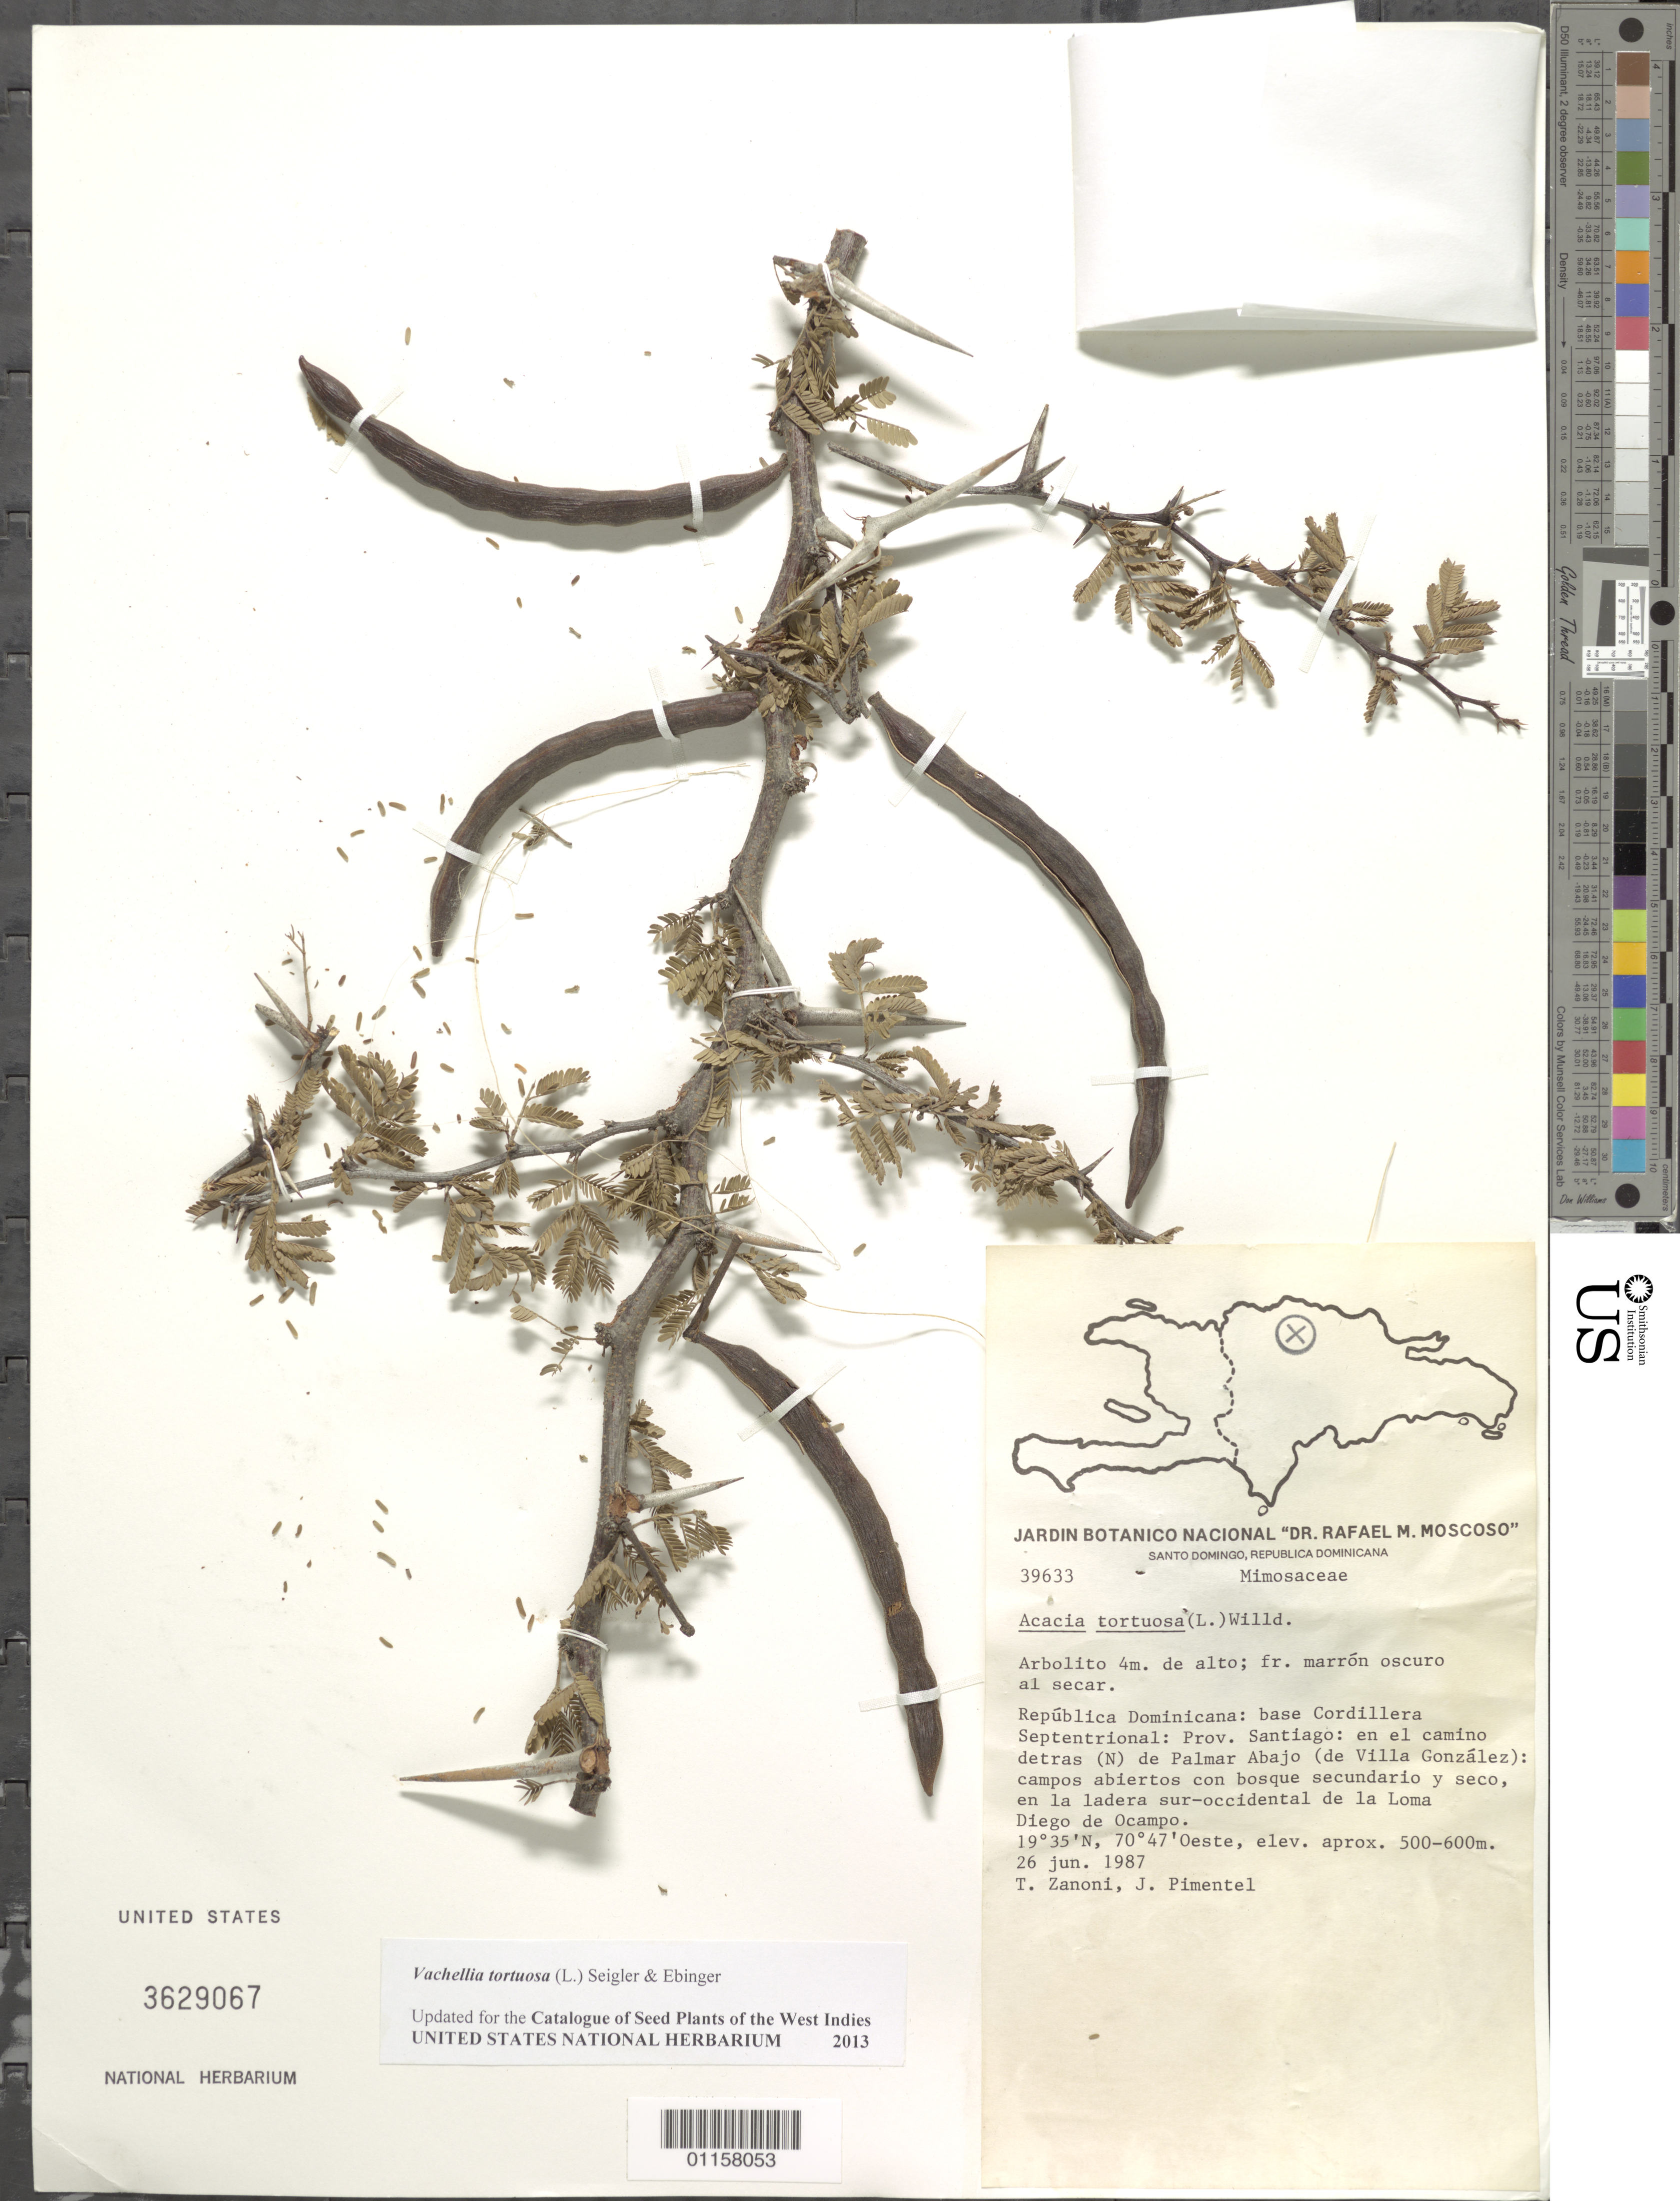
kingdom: Plantae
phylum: Tracheophyta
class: Magnoliopsida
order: Fabales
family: Fabaceae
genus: Vachellia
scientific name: Vachellia tortuosa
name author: (L.) Seigler & Ebinger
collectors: T. A. Zanoni & J. Pimentel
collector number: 39633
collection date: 1987-06-25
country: Dominican Republic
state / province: Santiago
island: Hispaniola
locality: Cordillera Septentrional base; en el camino detras (N) de Palmar Abajo (de Villa González); enla ladera sur-0ccidental de la Loma Diego de Ocampo.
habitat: Campos abiertos con bosque secundario y seco, en la ladera sur-occidental de la loma.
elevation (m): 500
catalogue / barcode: US 3629067